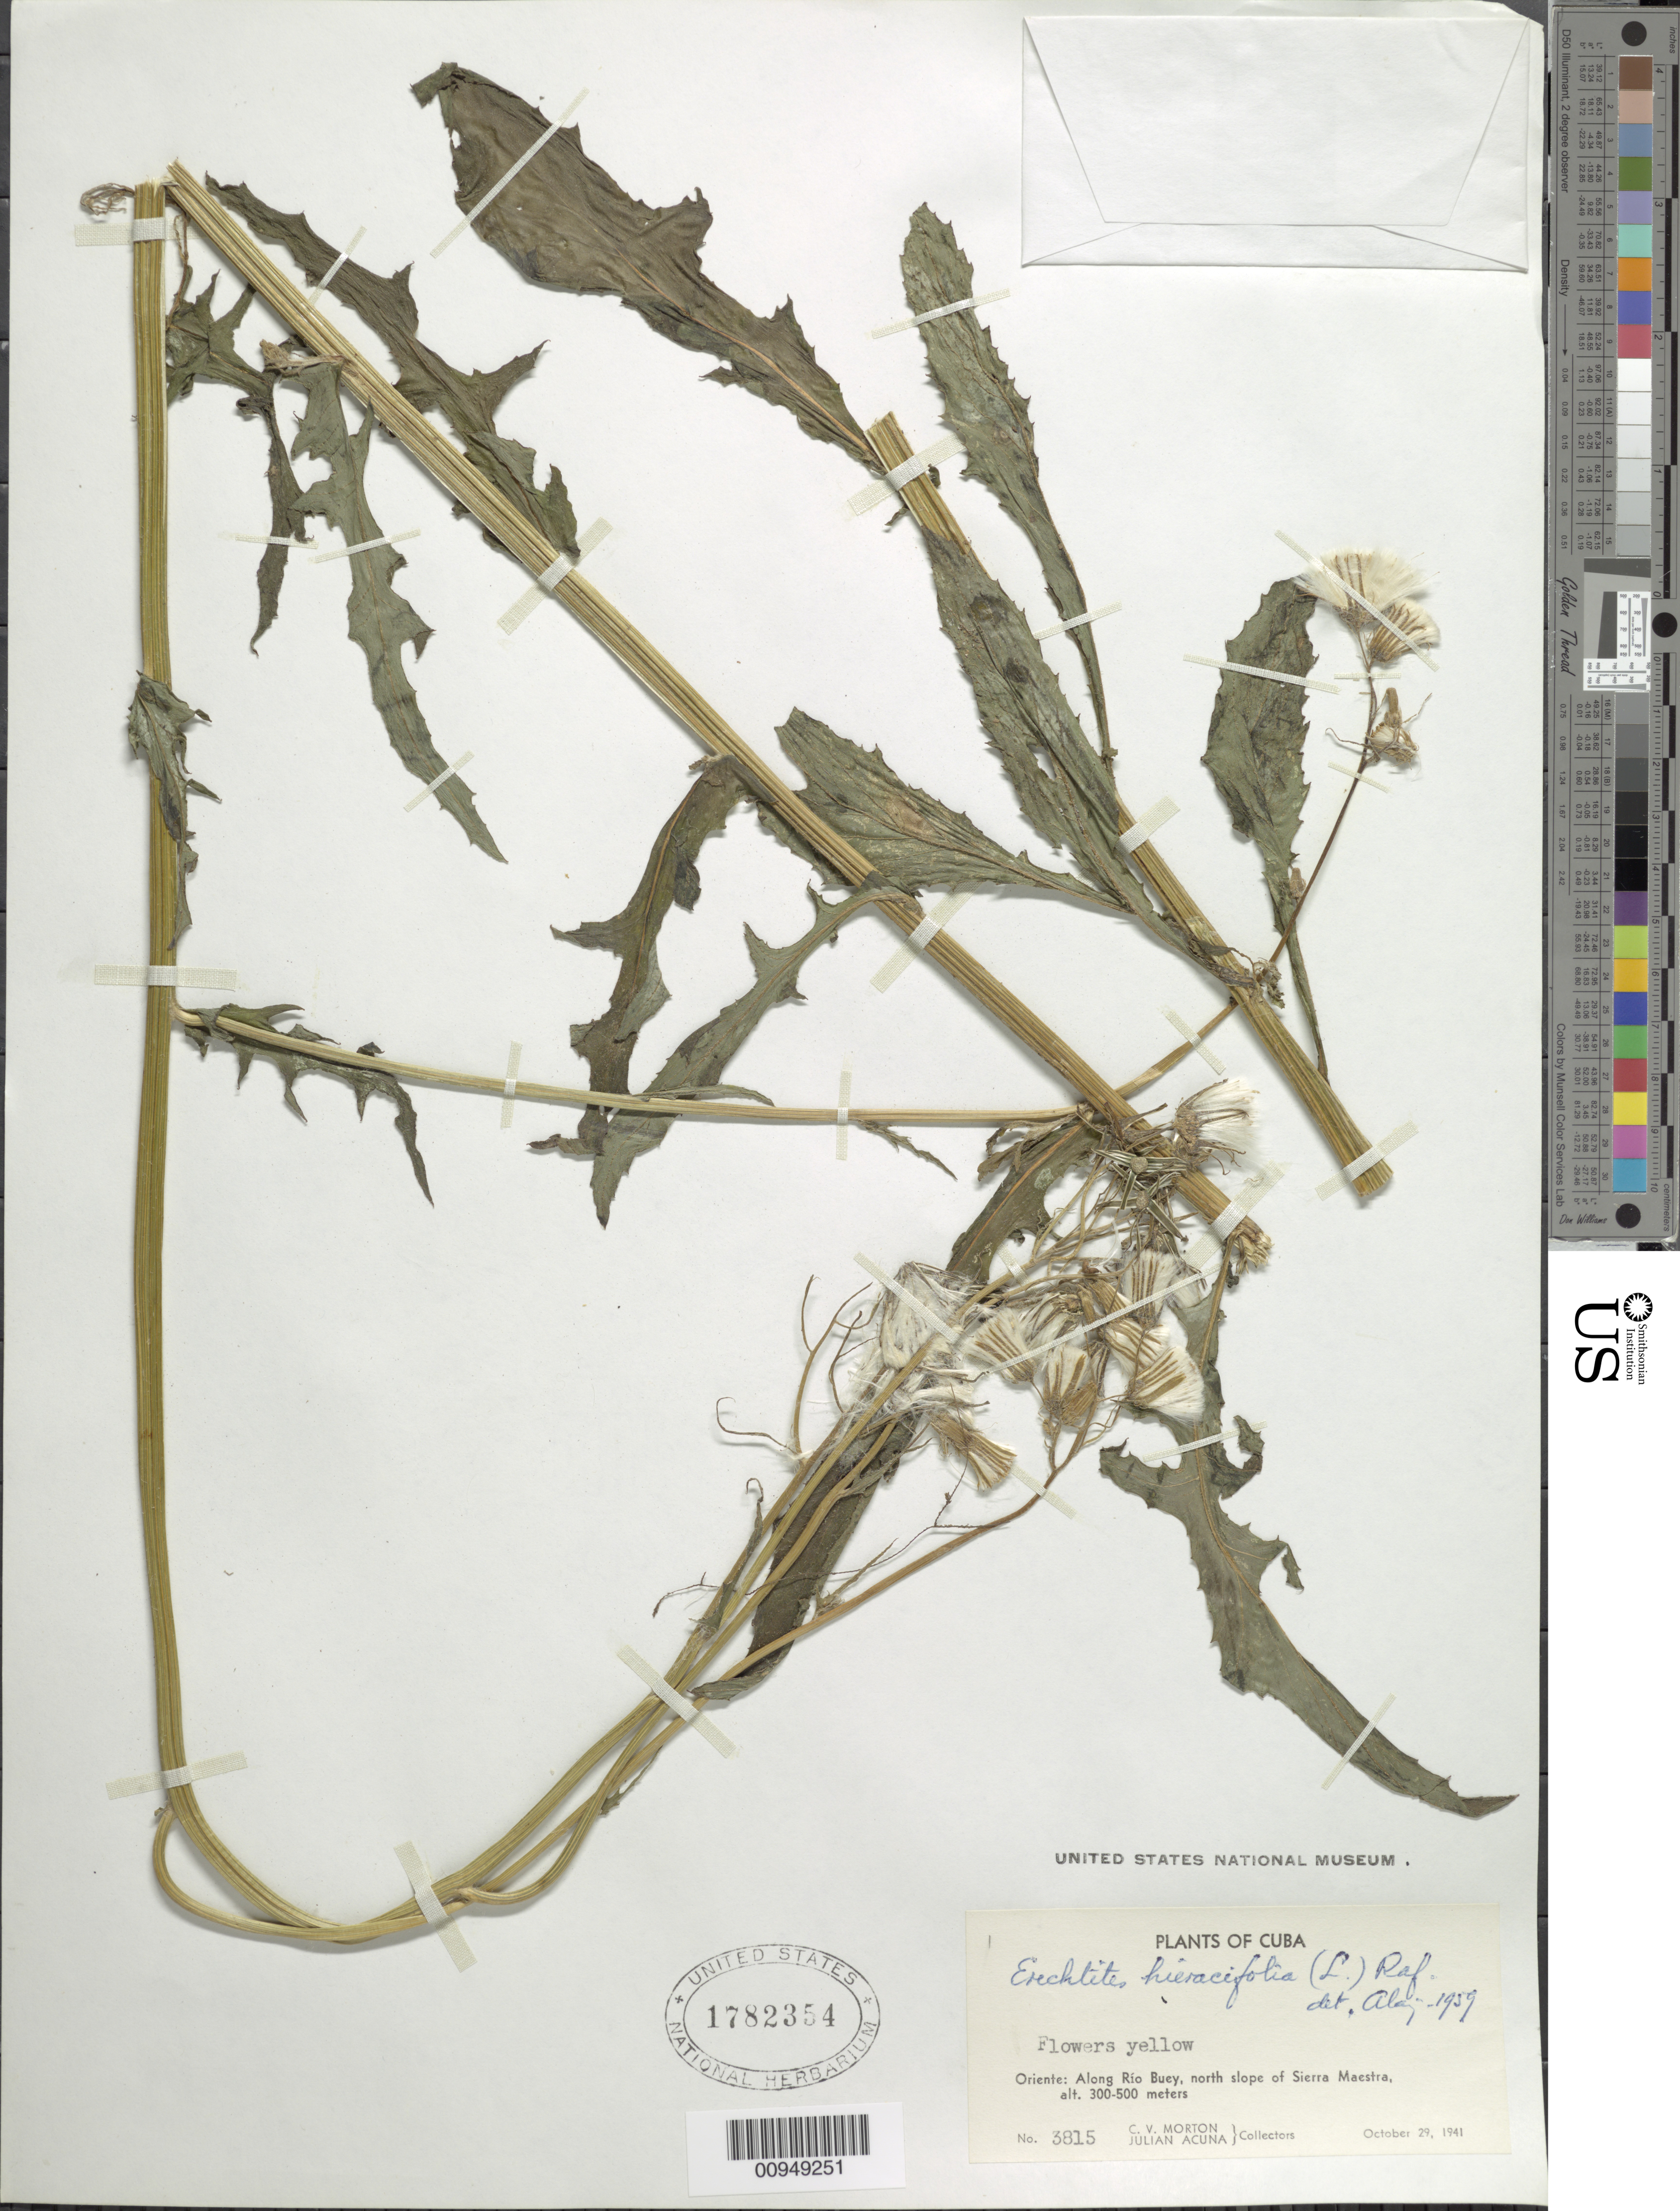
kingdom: Plantae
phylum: Tracheophyta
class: Magnoliopsida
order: Asterales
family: Asteraceae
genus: Erechtites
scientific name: Erechtites hieraciifolius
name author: (L.) Raf. ex DC.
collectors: C. V. Morton & J. Acuña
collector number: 3815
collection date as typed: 29 Oct 1941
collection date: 1941-10-29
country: Cuba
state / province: Granma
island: Cuba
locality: Along Río Buey, north slope of Sierra Maestra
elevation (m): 300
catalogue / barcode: US 1782354